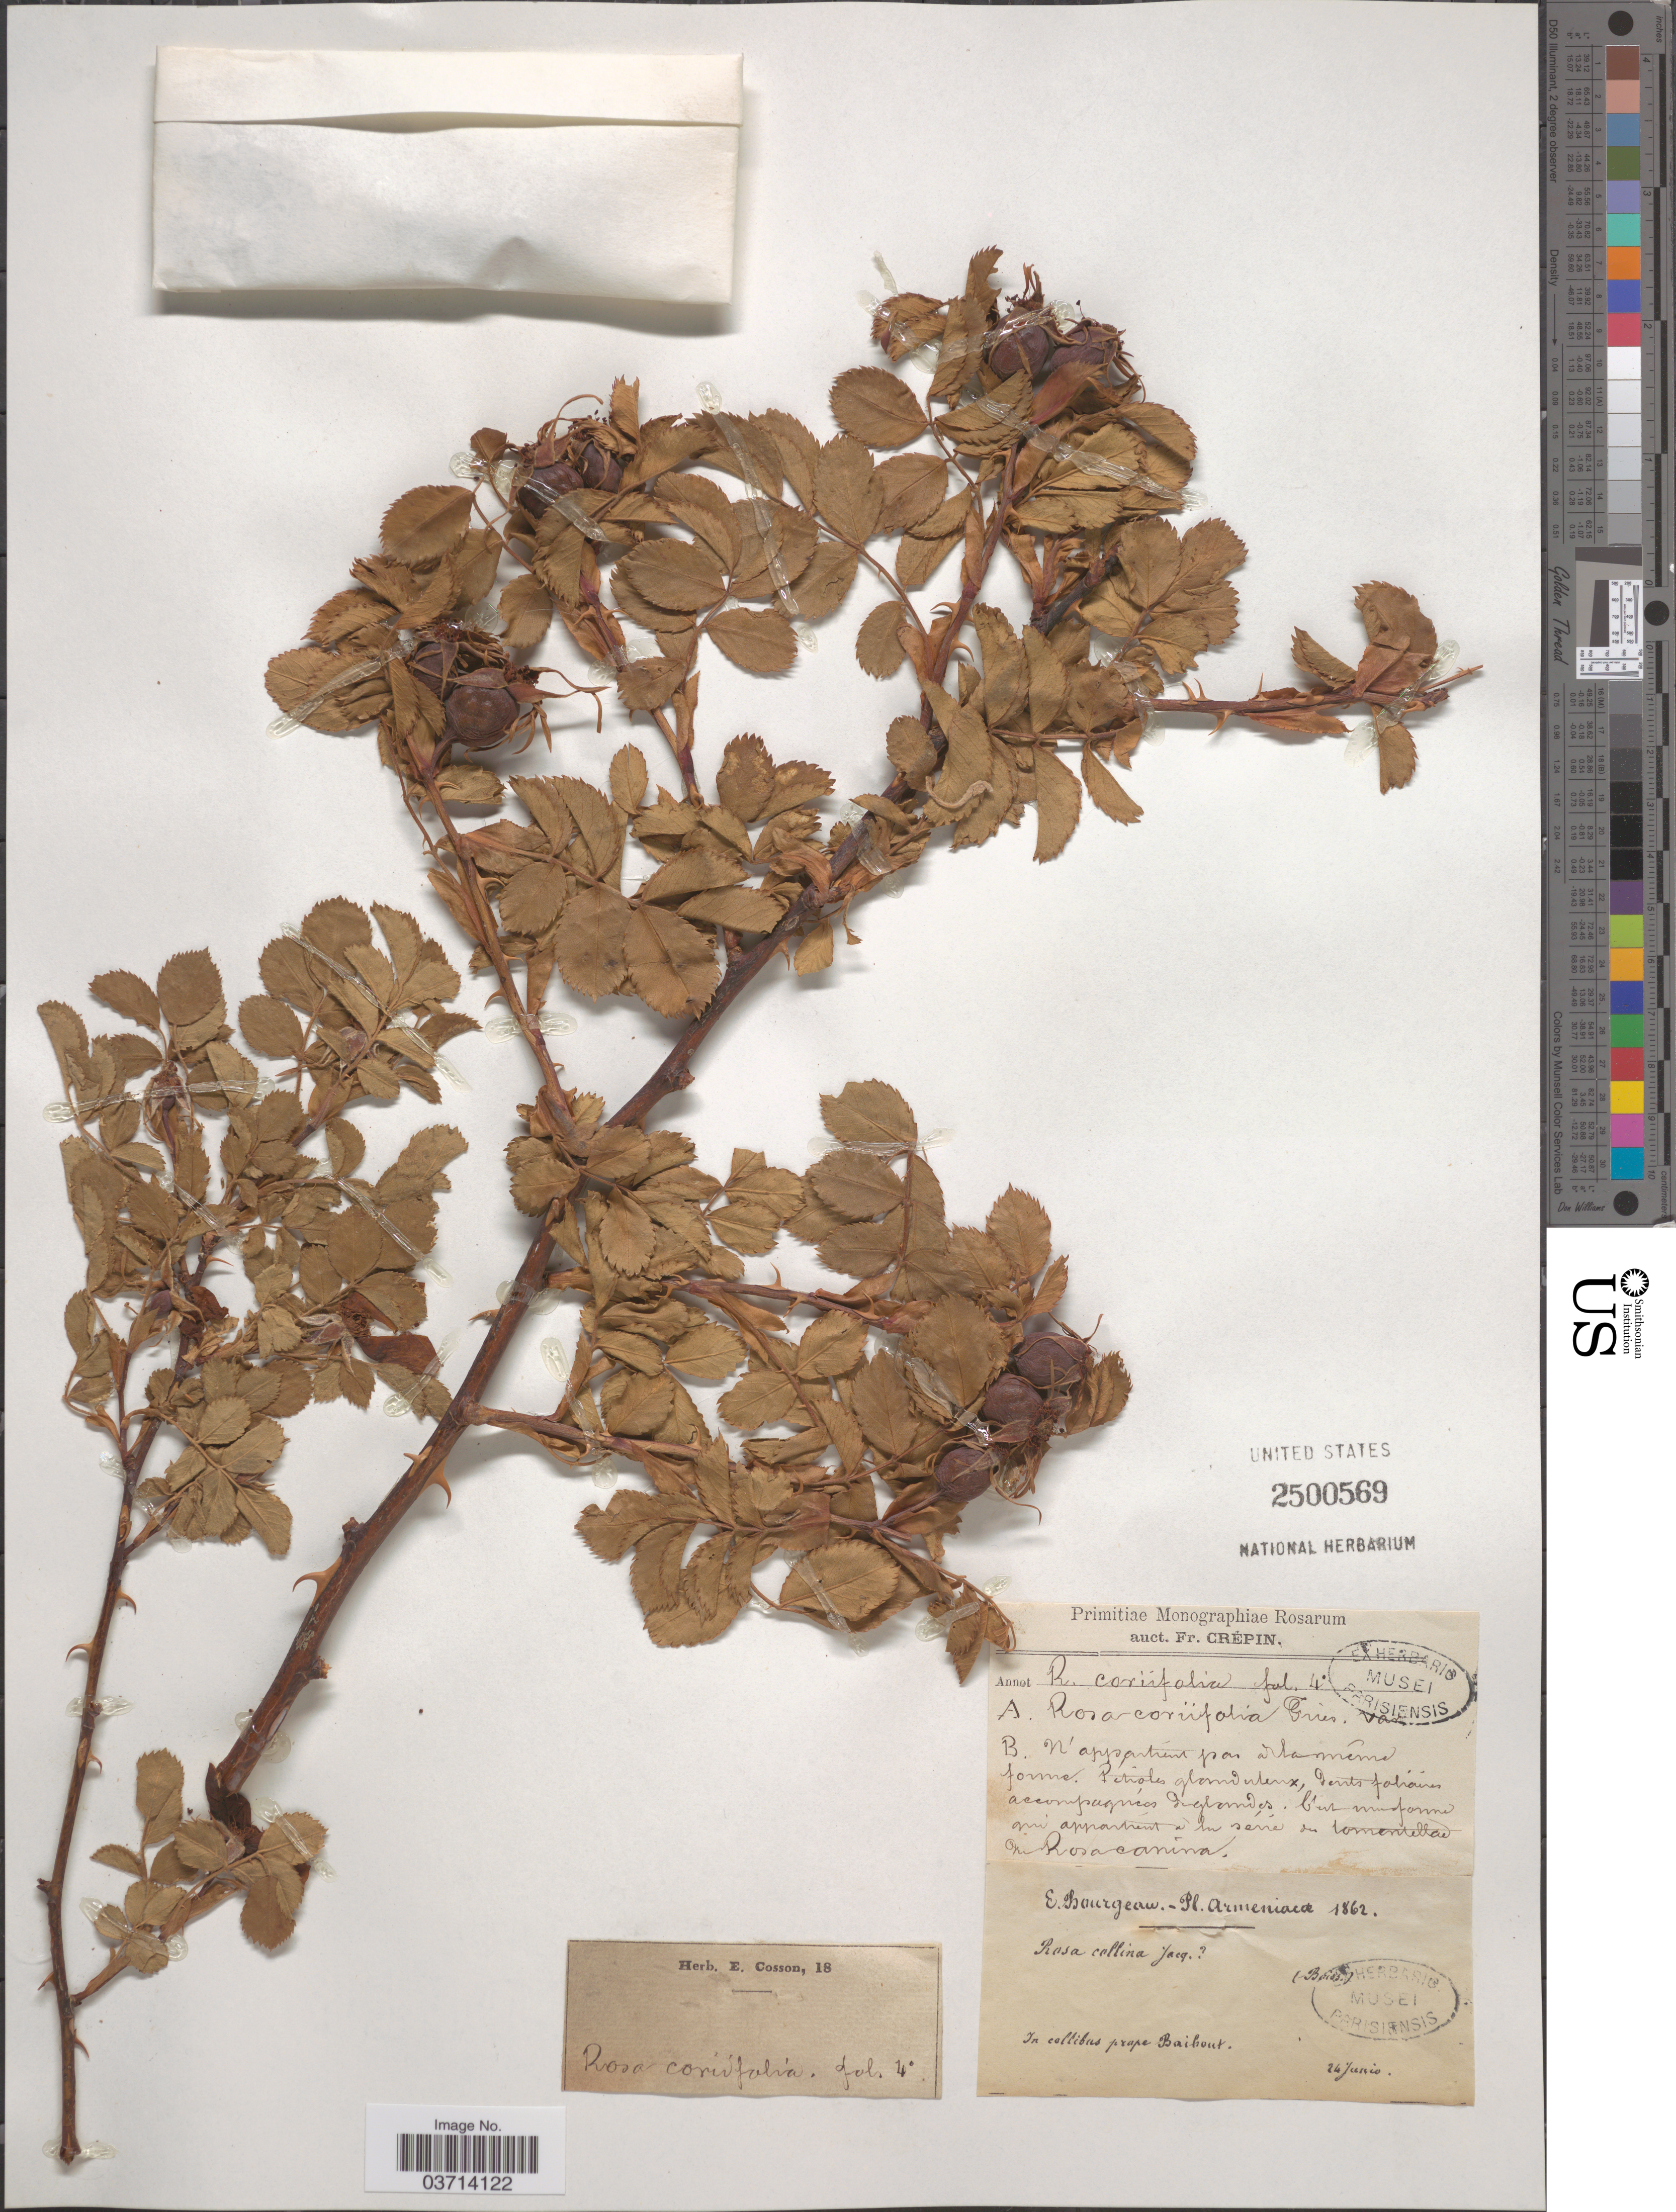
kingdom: Plantae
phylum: Tracheophyta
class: Magnoliopsida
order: Rosales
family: Rosaceae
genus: Rosa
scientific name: Rosa coriifolia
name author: Fr. a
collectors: E. Bourgeau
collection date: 1862-06-24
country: Turkey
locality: In collibus prope Baibout.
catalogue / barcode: US 2500569